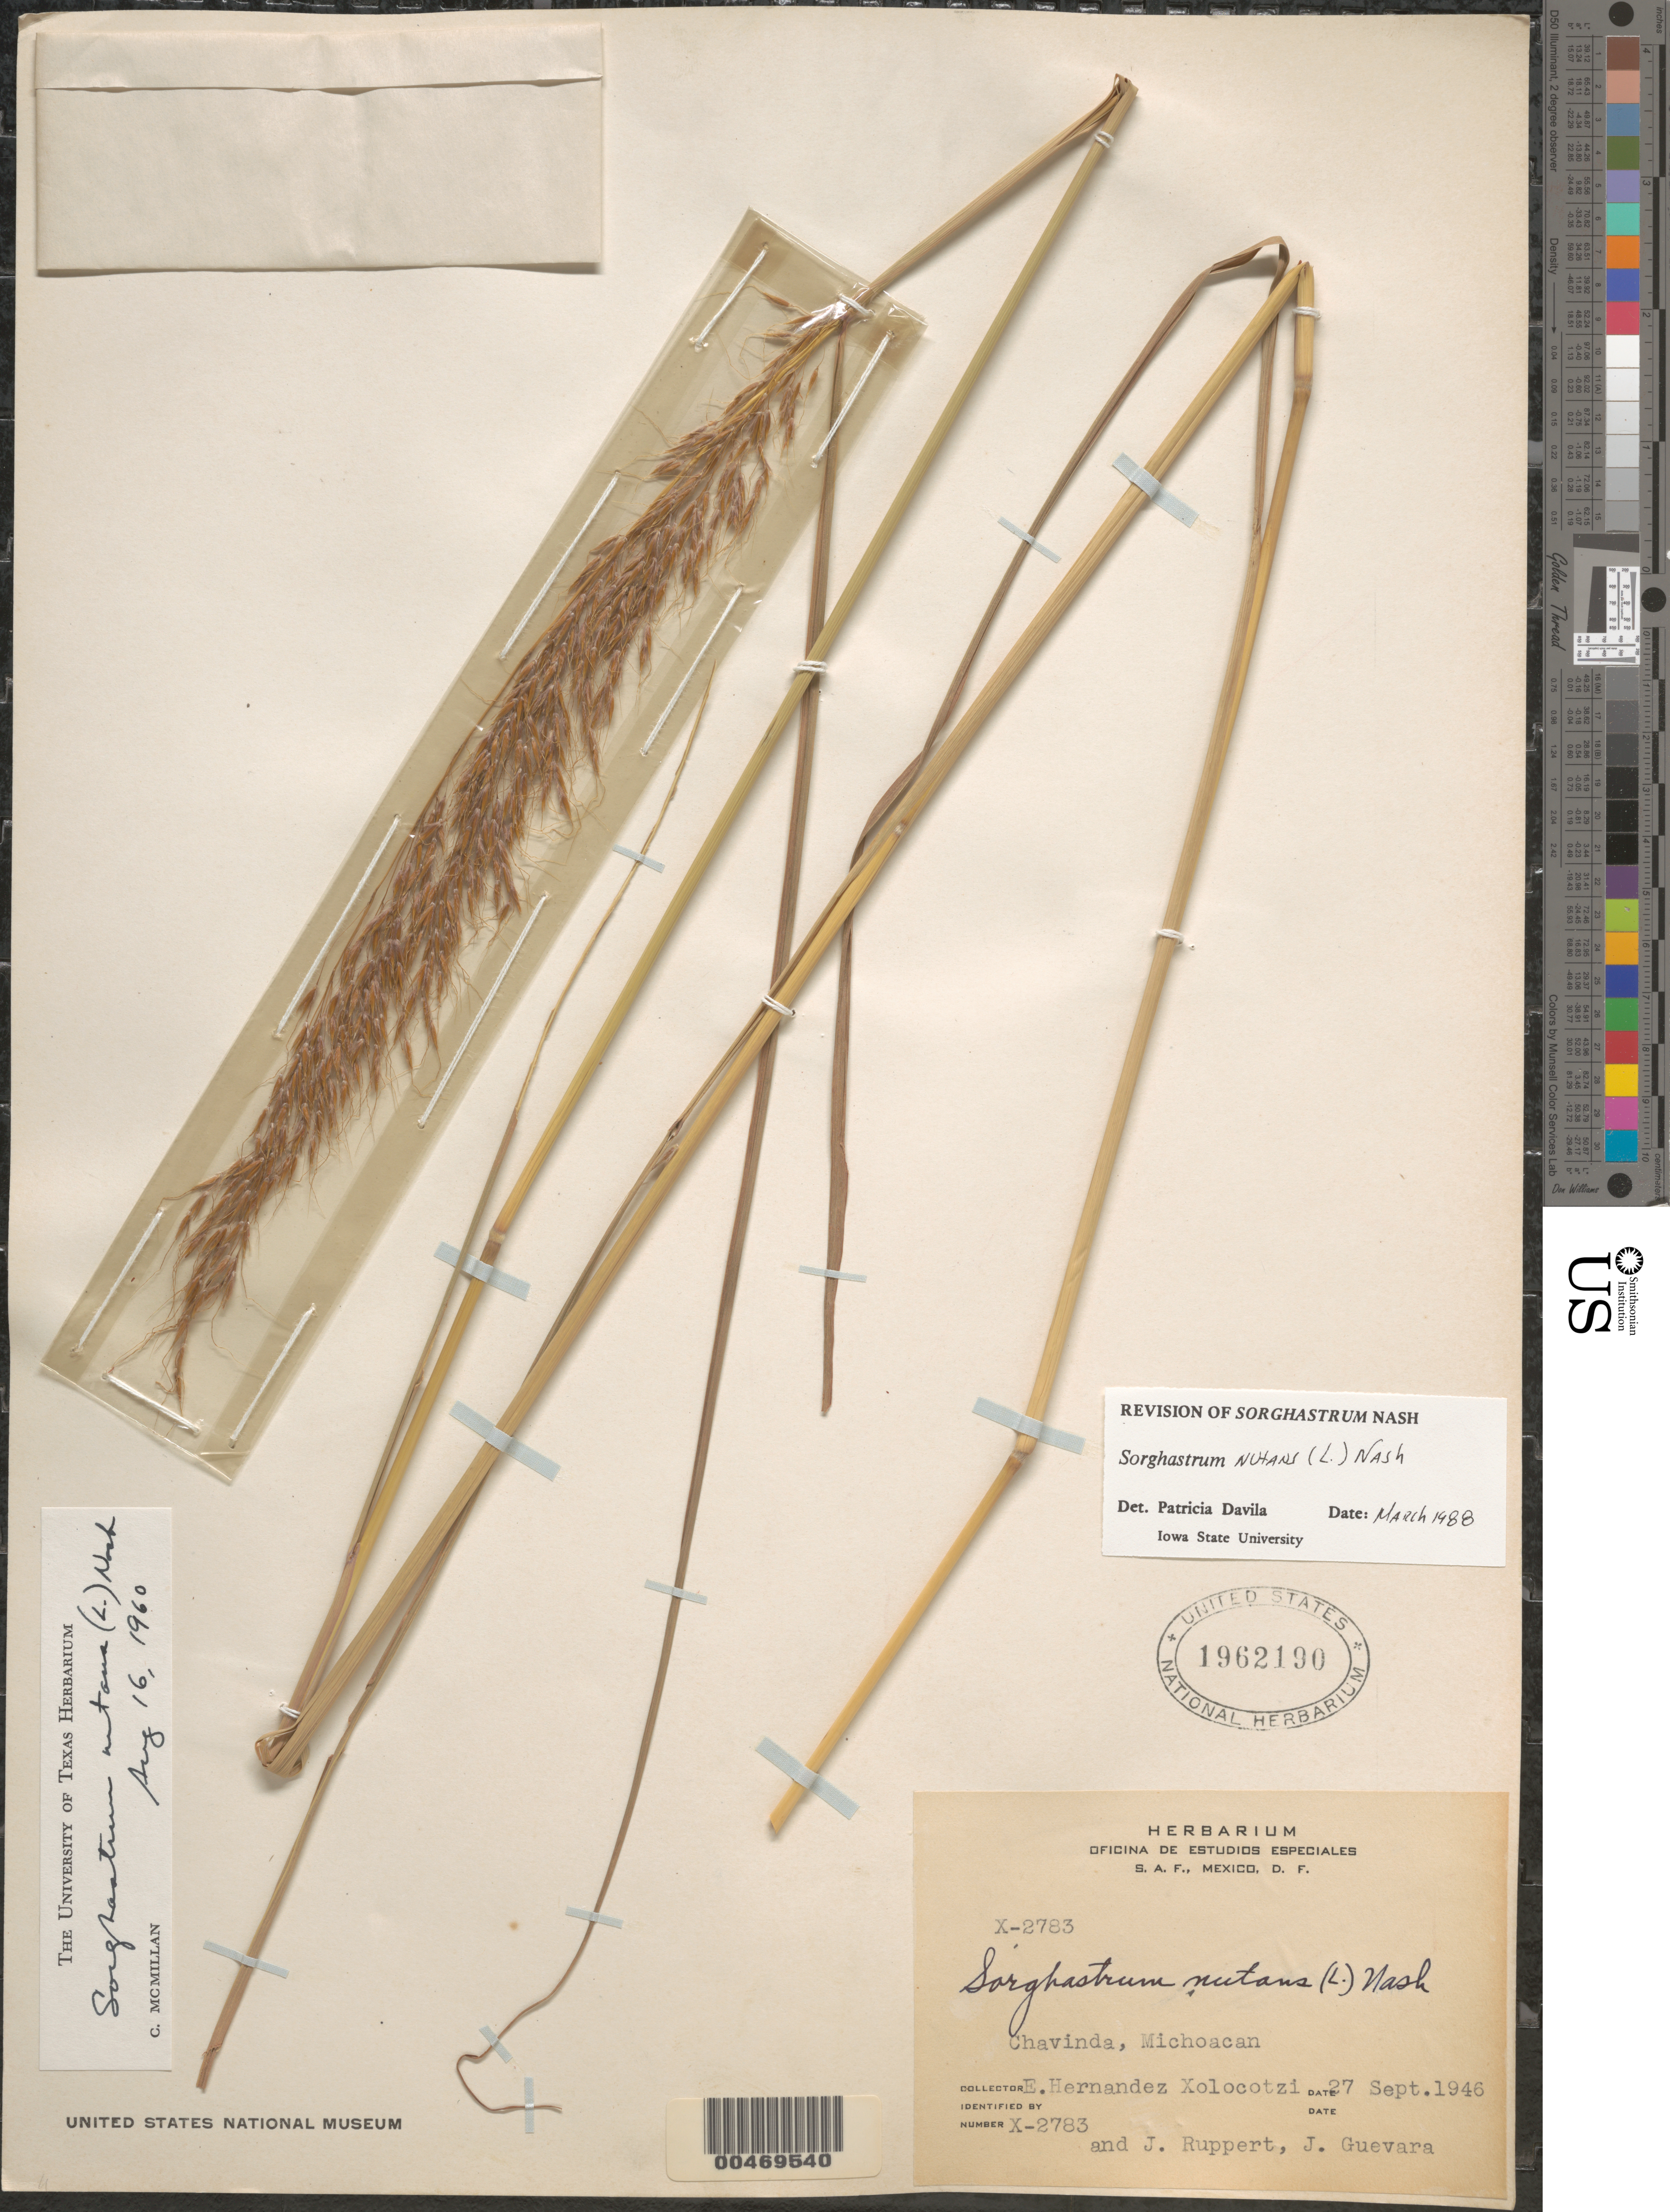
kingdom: Plantae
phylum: Tracheophyta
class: Liliopsida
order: Poales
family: Poaceae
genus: Sorghastrum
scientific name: Sorghastrum nutans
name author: (L.) Nash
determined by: Dávila, P. D.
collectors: E. I. Hernández-X., J. Ruppert & J. Guevara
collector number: X-2783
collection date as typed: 27 Sep 1946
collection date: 1946-09-27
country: Mexico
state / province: Michoacán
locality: Chavinda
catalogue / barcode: US 1962190